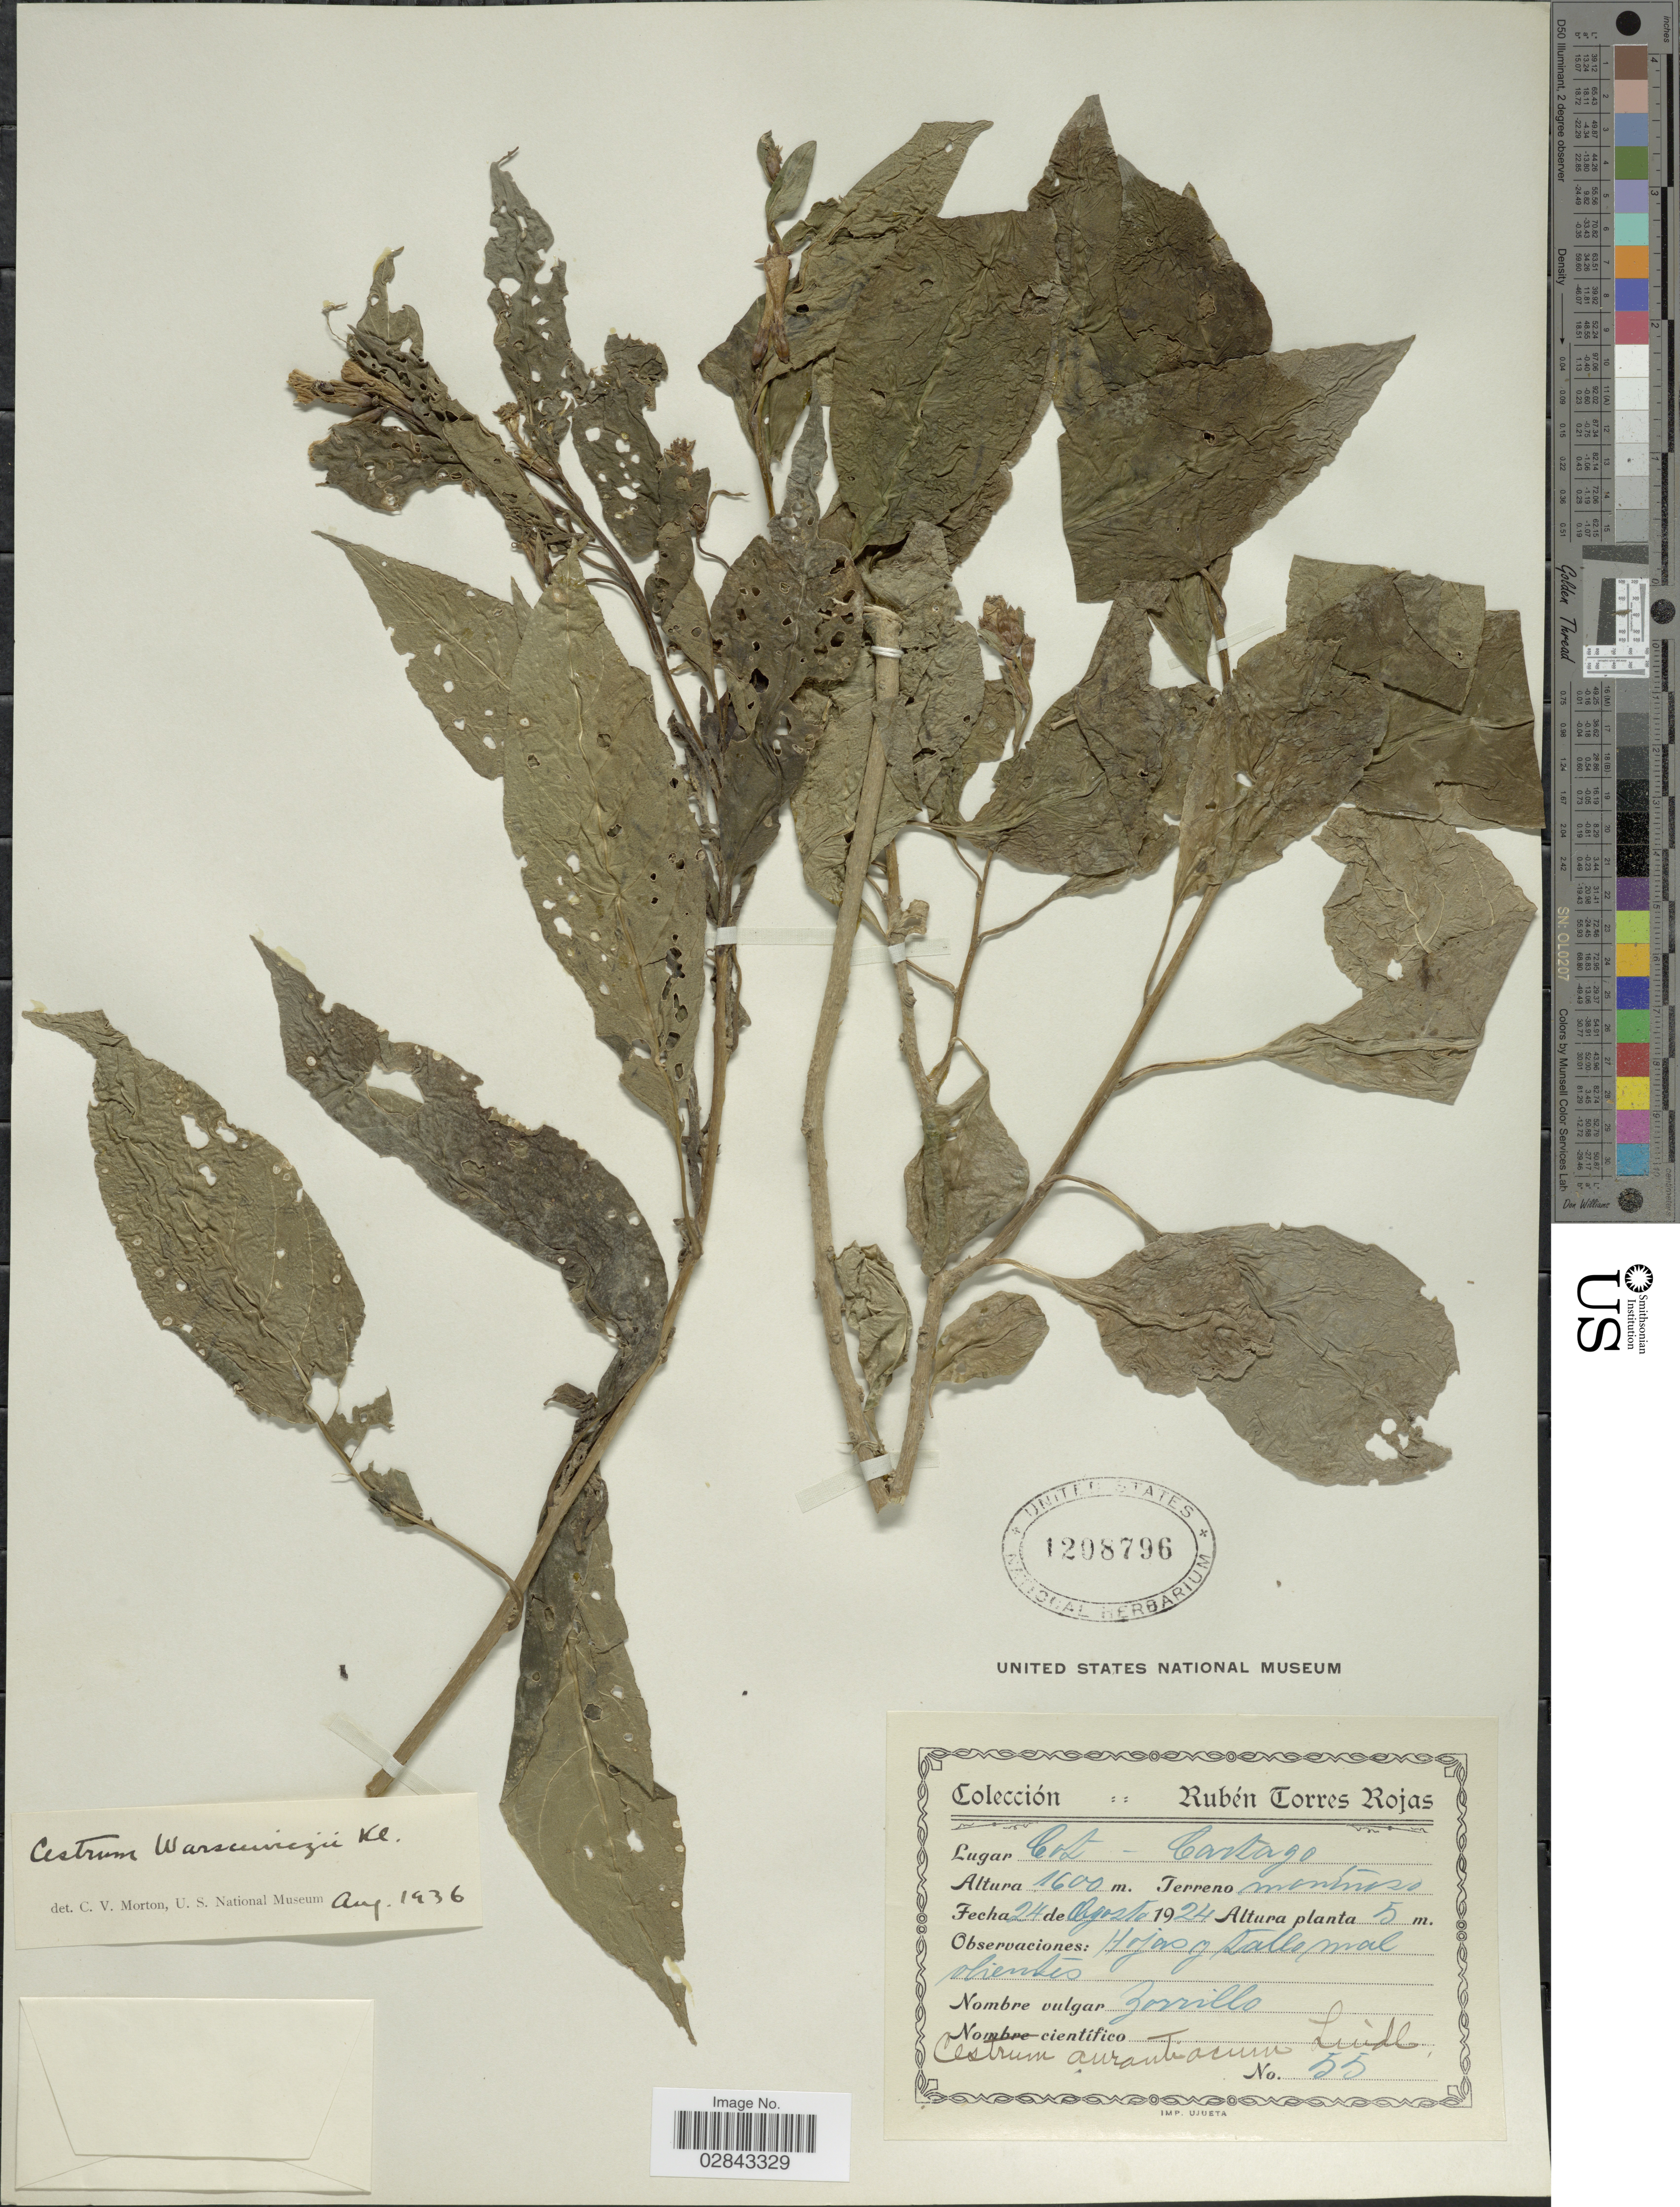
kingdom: Plantae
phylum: Tracheophyta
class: Magnoliopsida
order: Solanales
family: Solanaceae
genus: Cestrum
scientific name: Cestrum aurantiacum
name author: Lindley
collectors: R. Torres Rojas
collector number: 55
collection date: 1924-08-24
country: Costa Rica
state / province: Cartago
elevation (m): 1600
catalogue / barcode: US 1208796